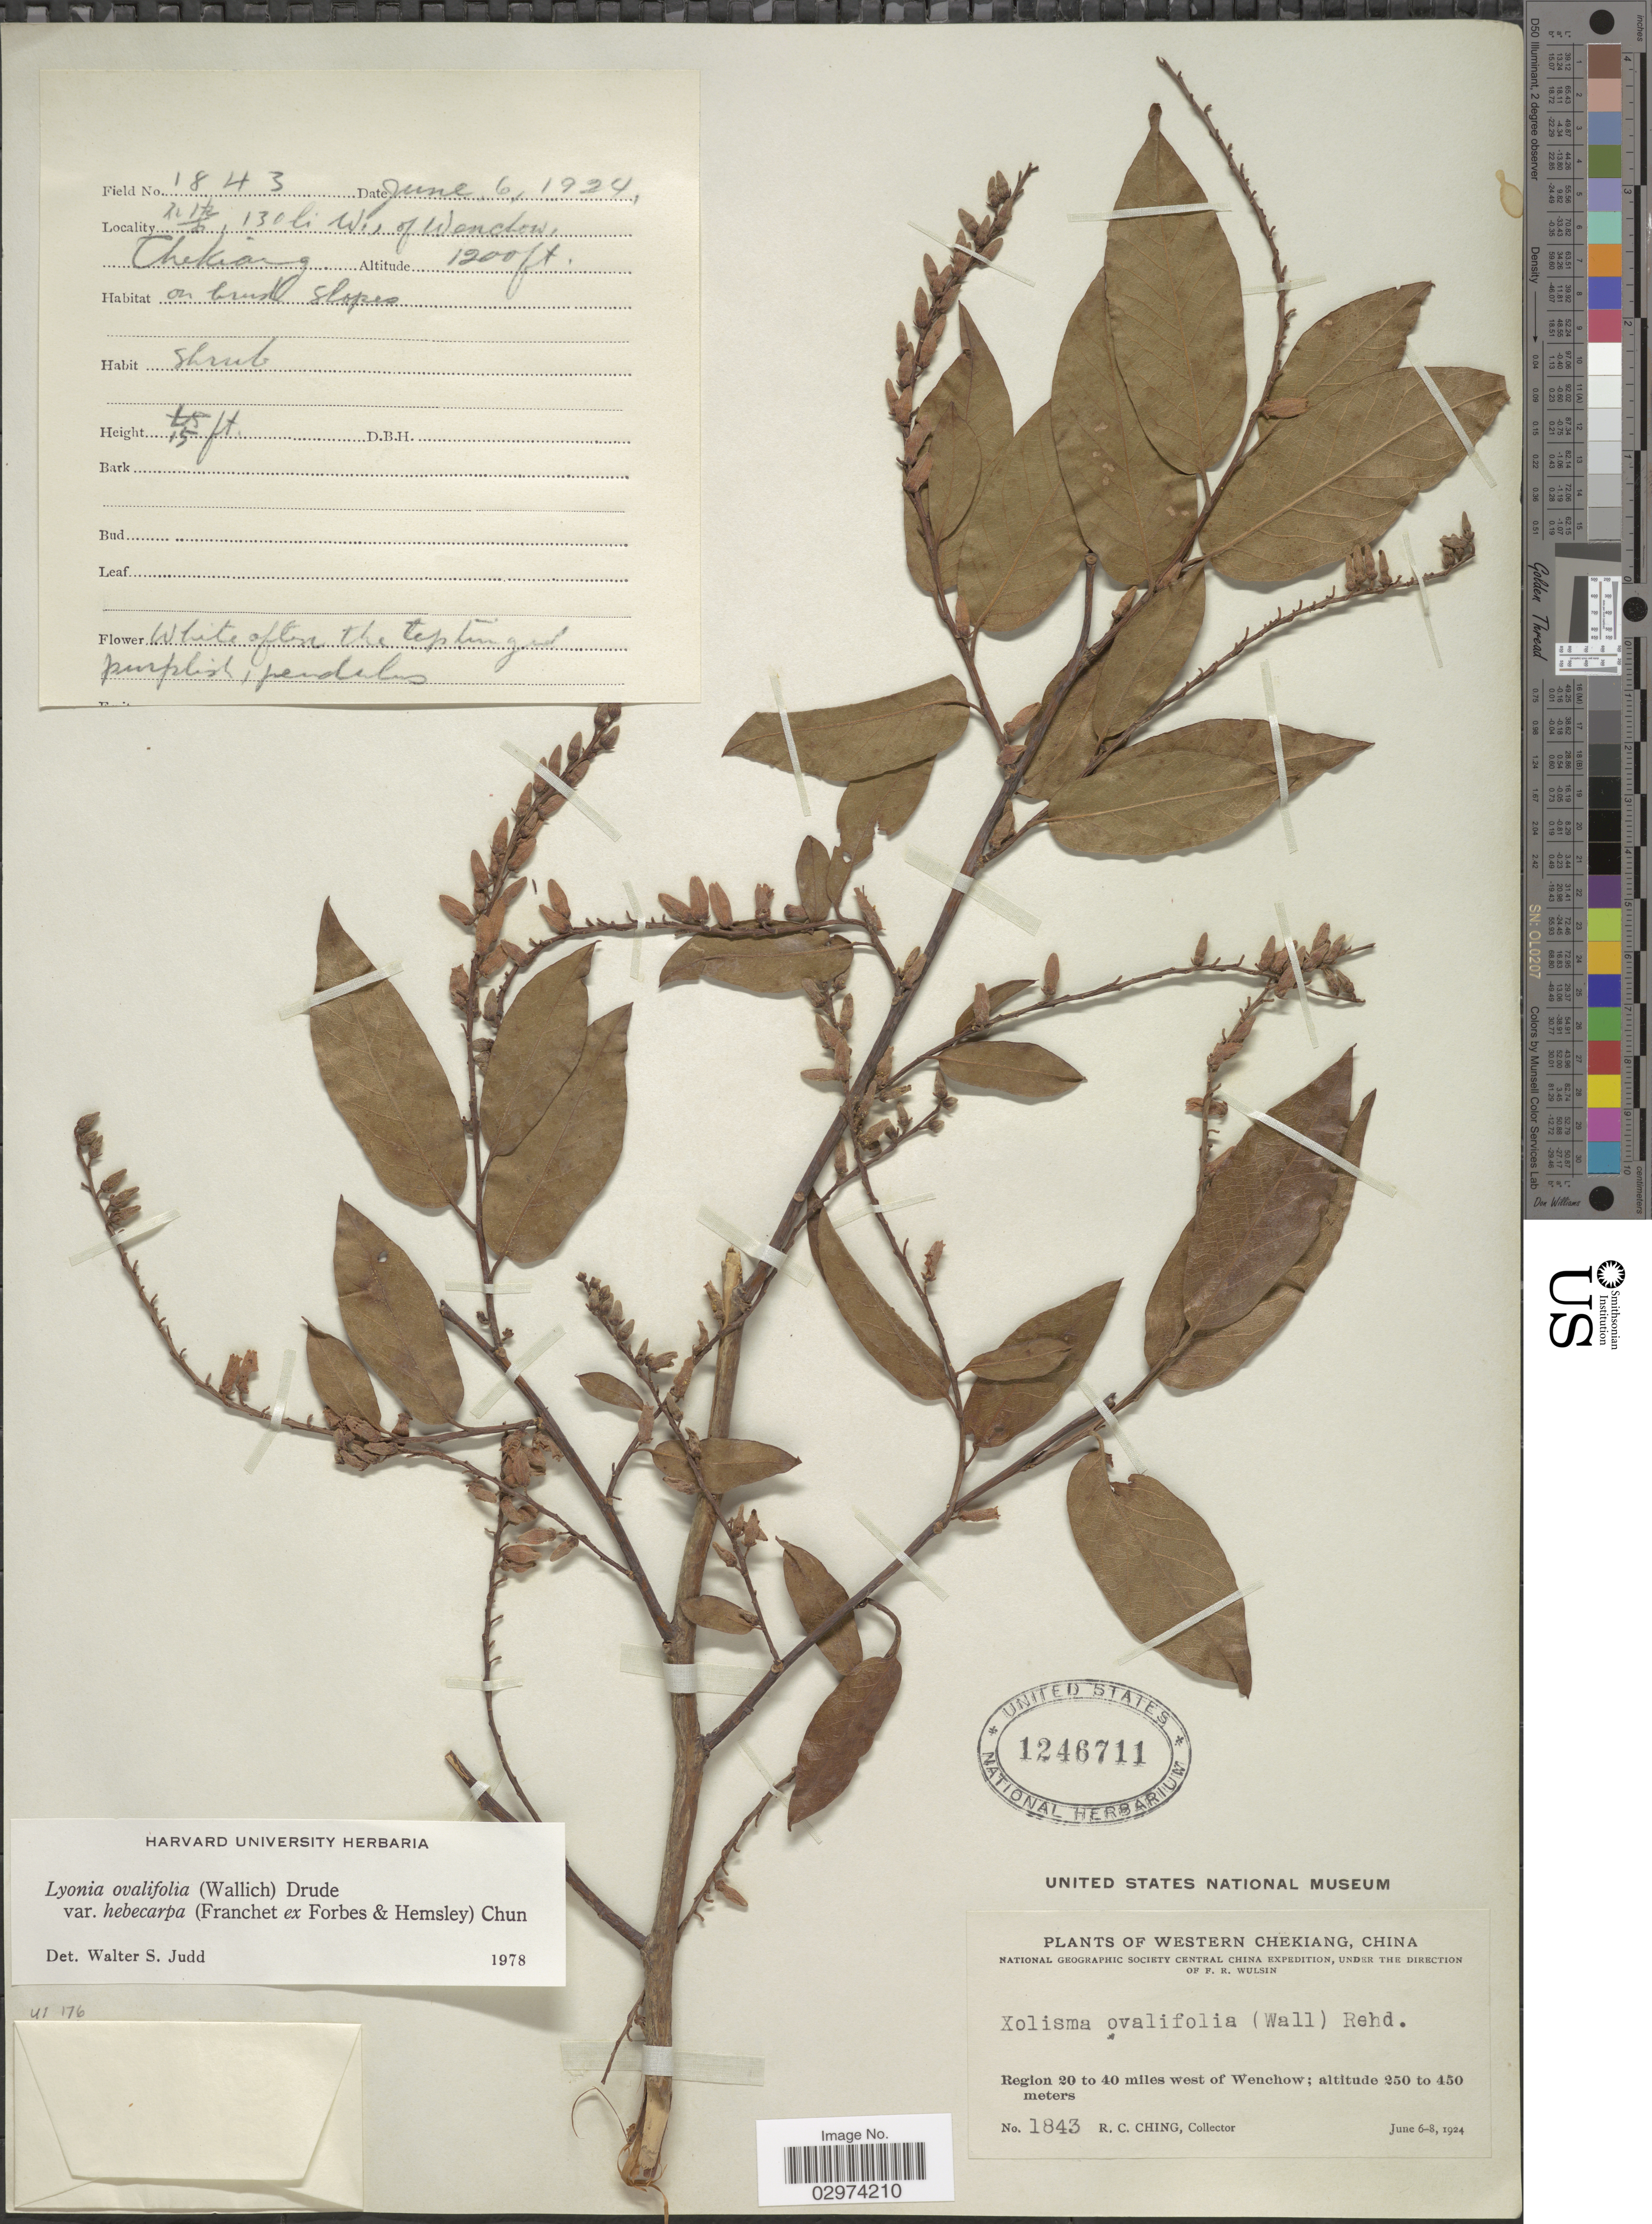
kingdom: Plantae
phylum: Tracheophyta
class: Magnoliopsida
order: Ericales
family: Ericaceae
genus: Lyonia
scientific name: Lyonia ovalifolia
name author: (Wall.) Drude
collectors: R. C. Ching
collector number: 1843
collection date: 1924-06-06/1924-06-08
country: China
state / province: Zhejiang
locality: Western Chekiang. Region 20 to 40 miles west of Wenchow.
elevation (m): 250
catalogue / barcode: US 1246711